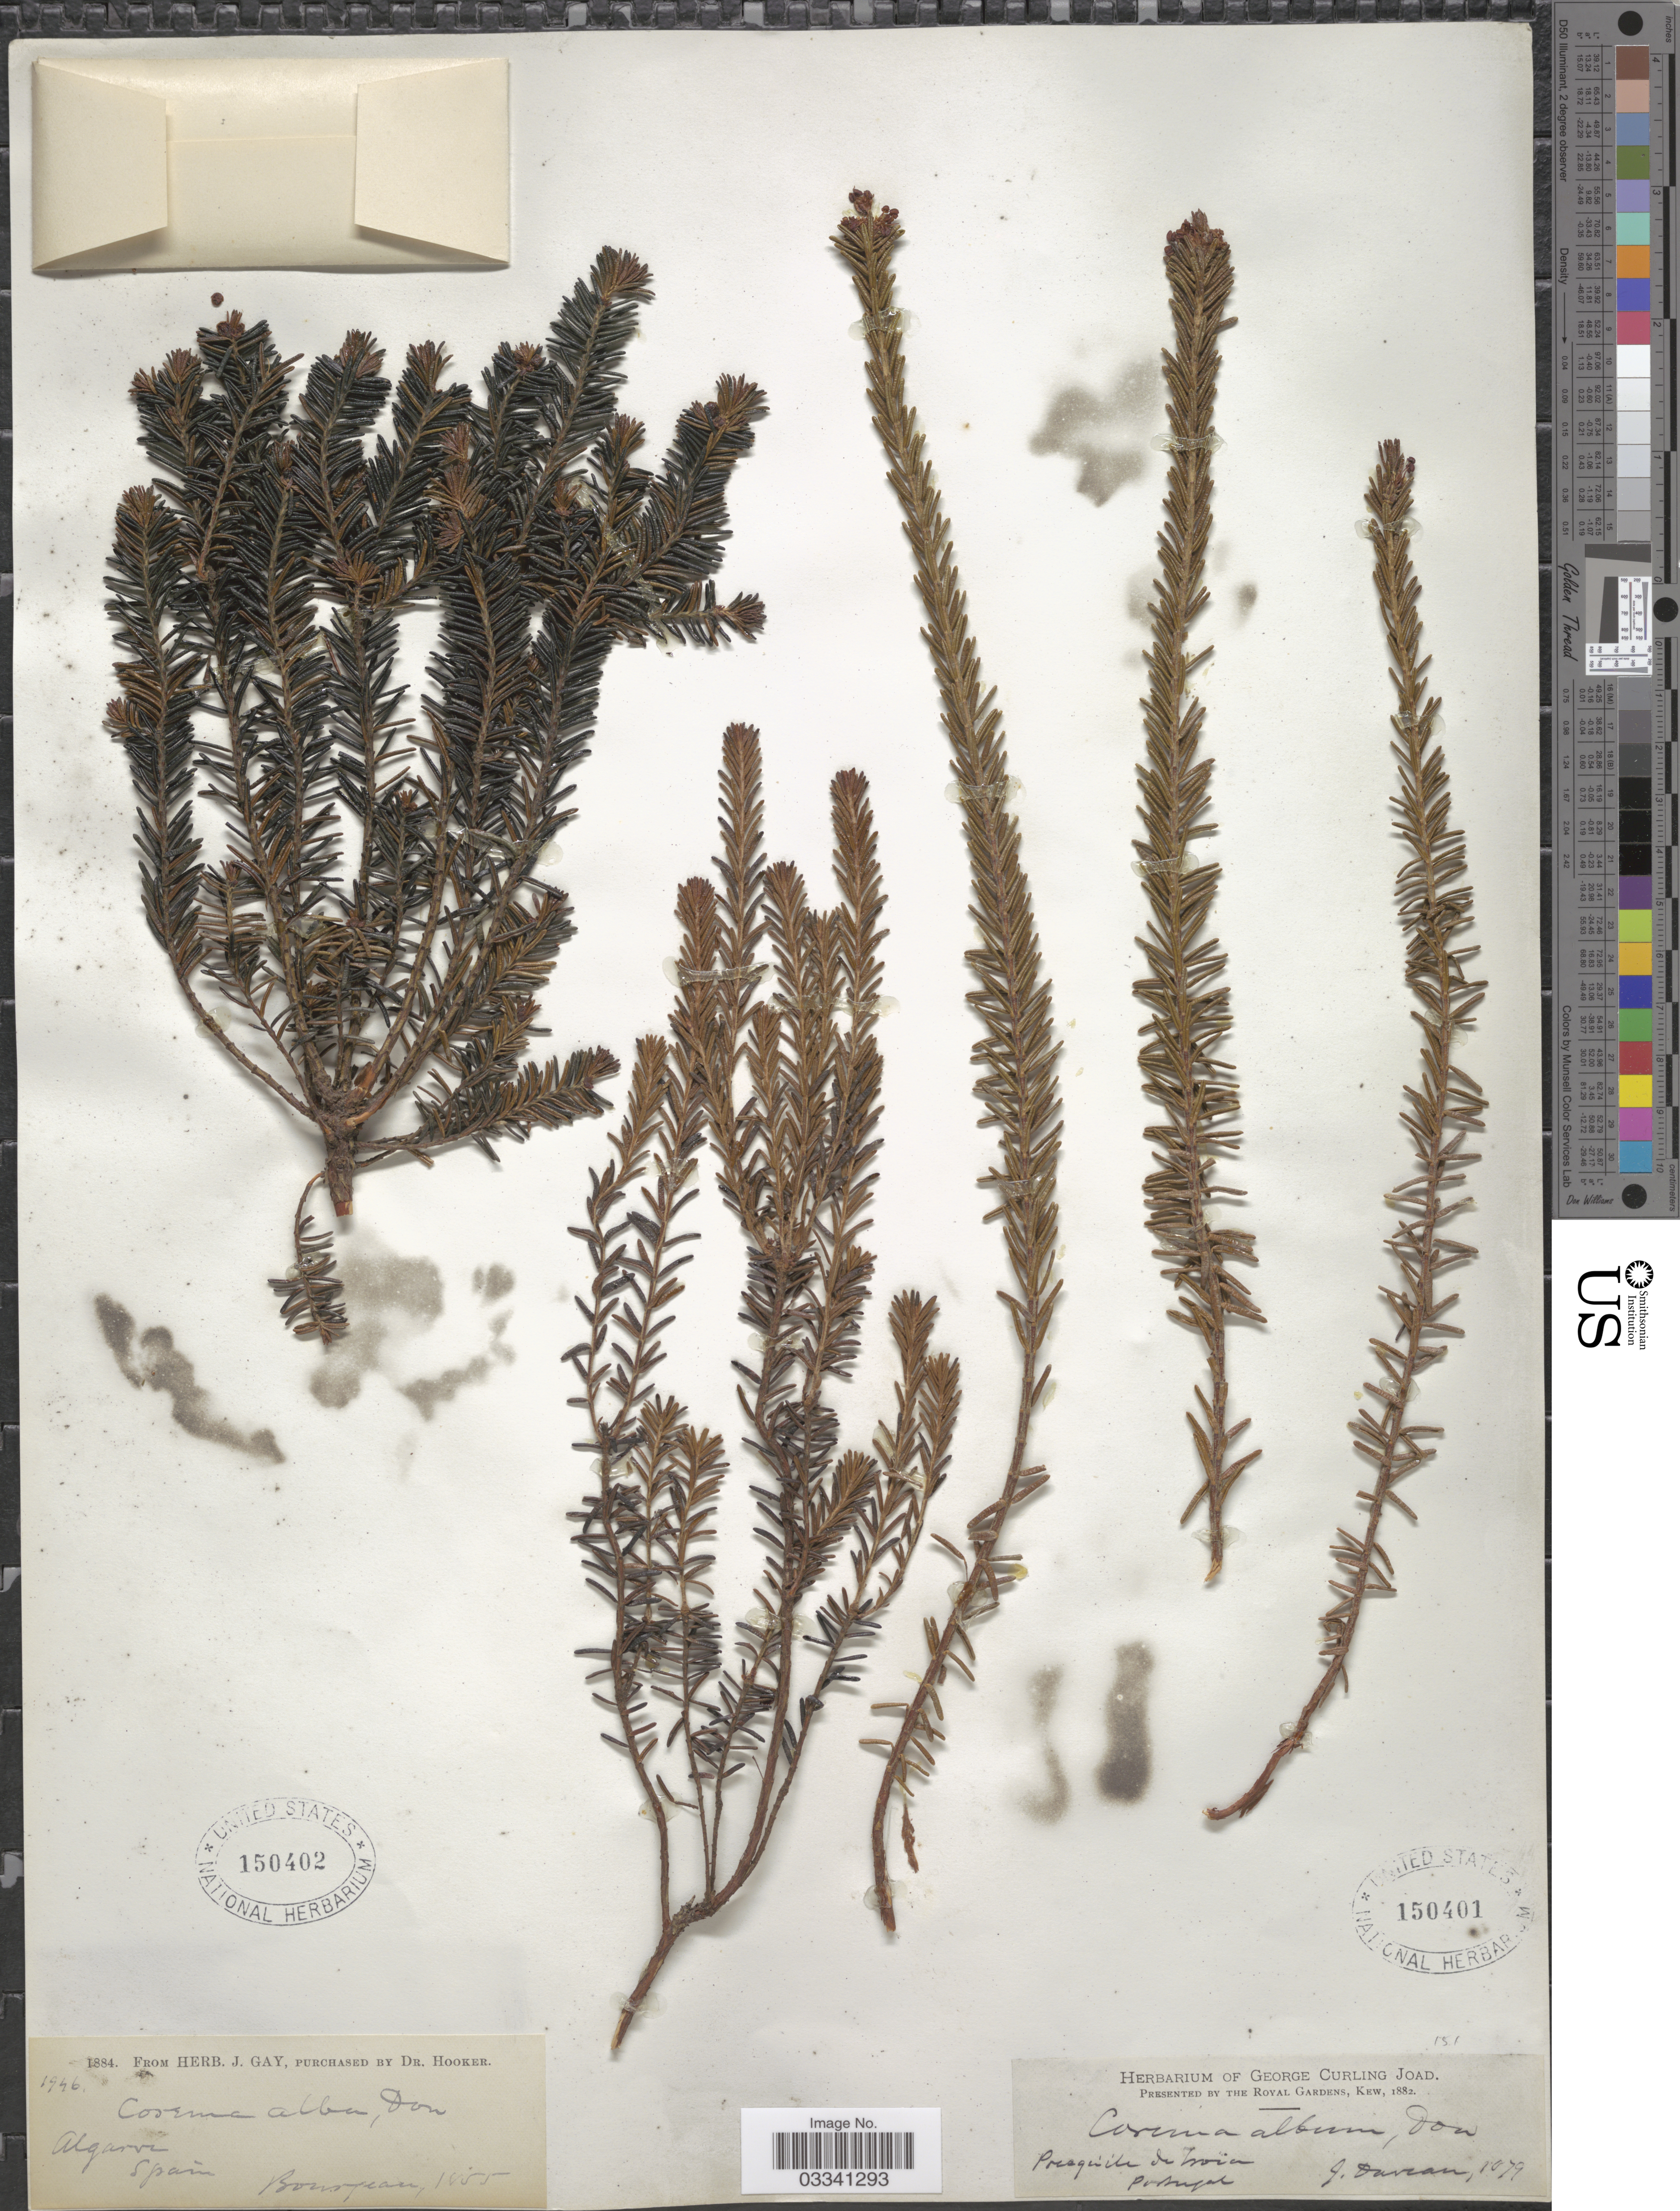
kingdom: Plantae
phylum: Tracheophyta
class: Magnoliopsida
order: Ericales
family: Ericaceae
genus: Corema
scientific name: Corema album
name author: D. Don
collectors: J. Daveau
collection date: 1879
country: Portugal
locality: Presqu'ile de Troia. [interpreted]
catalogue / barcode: US 150401